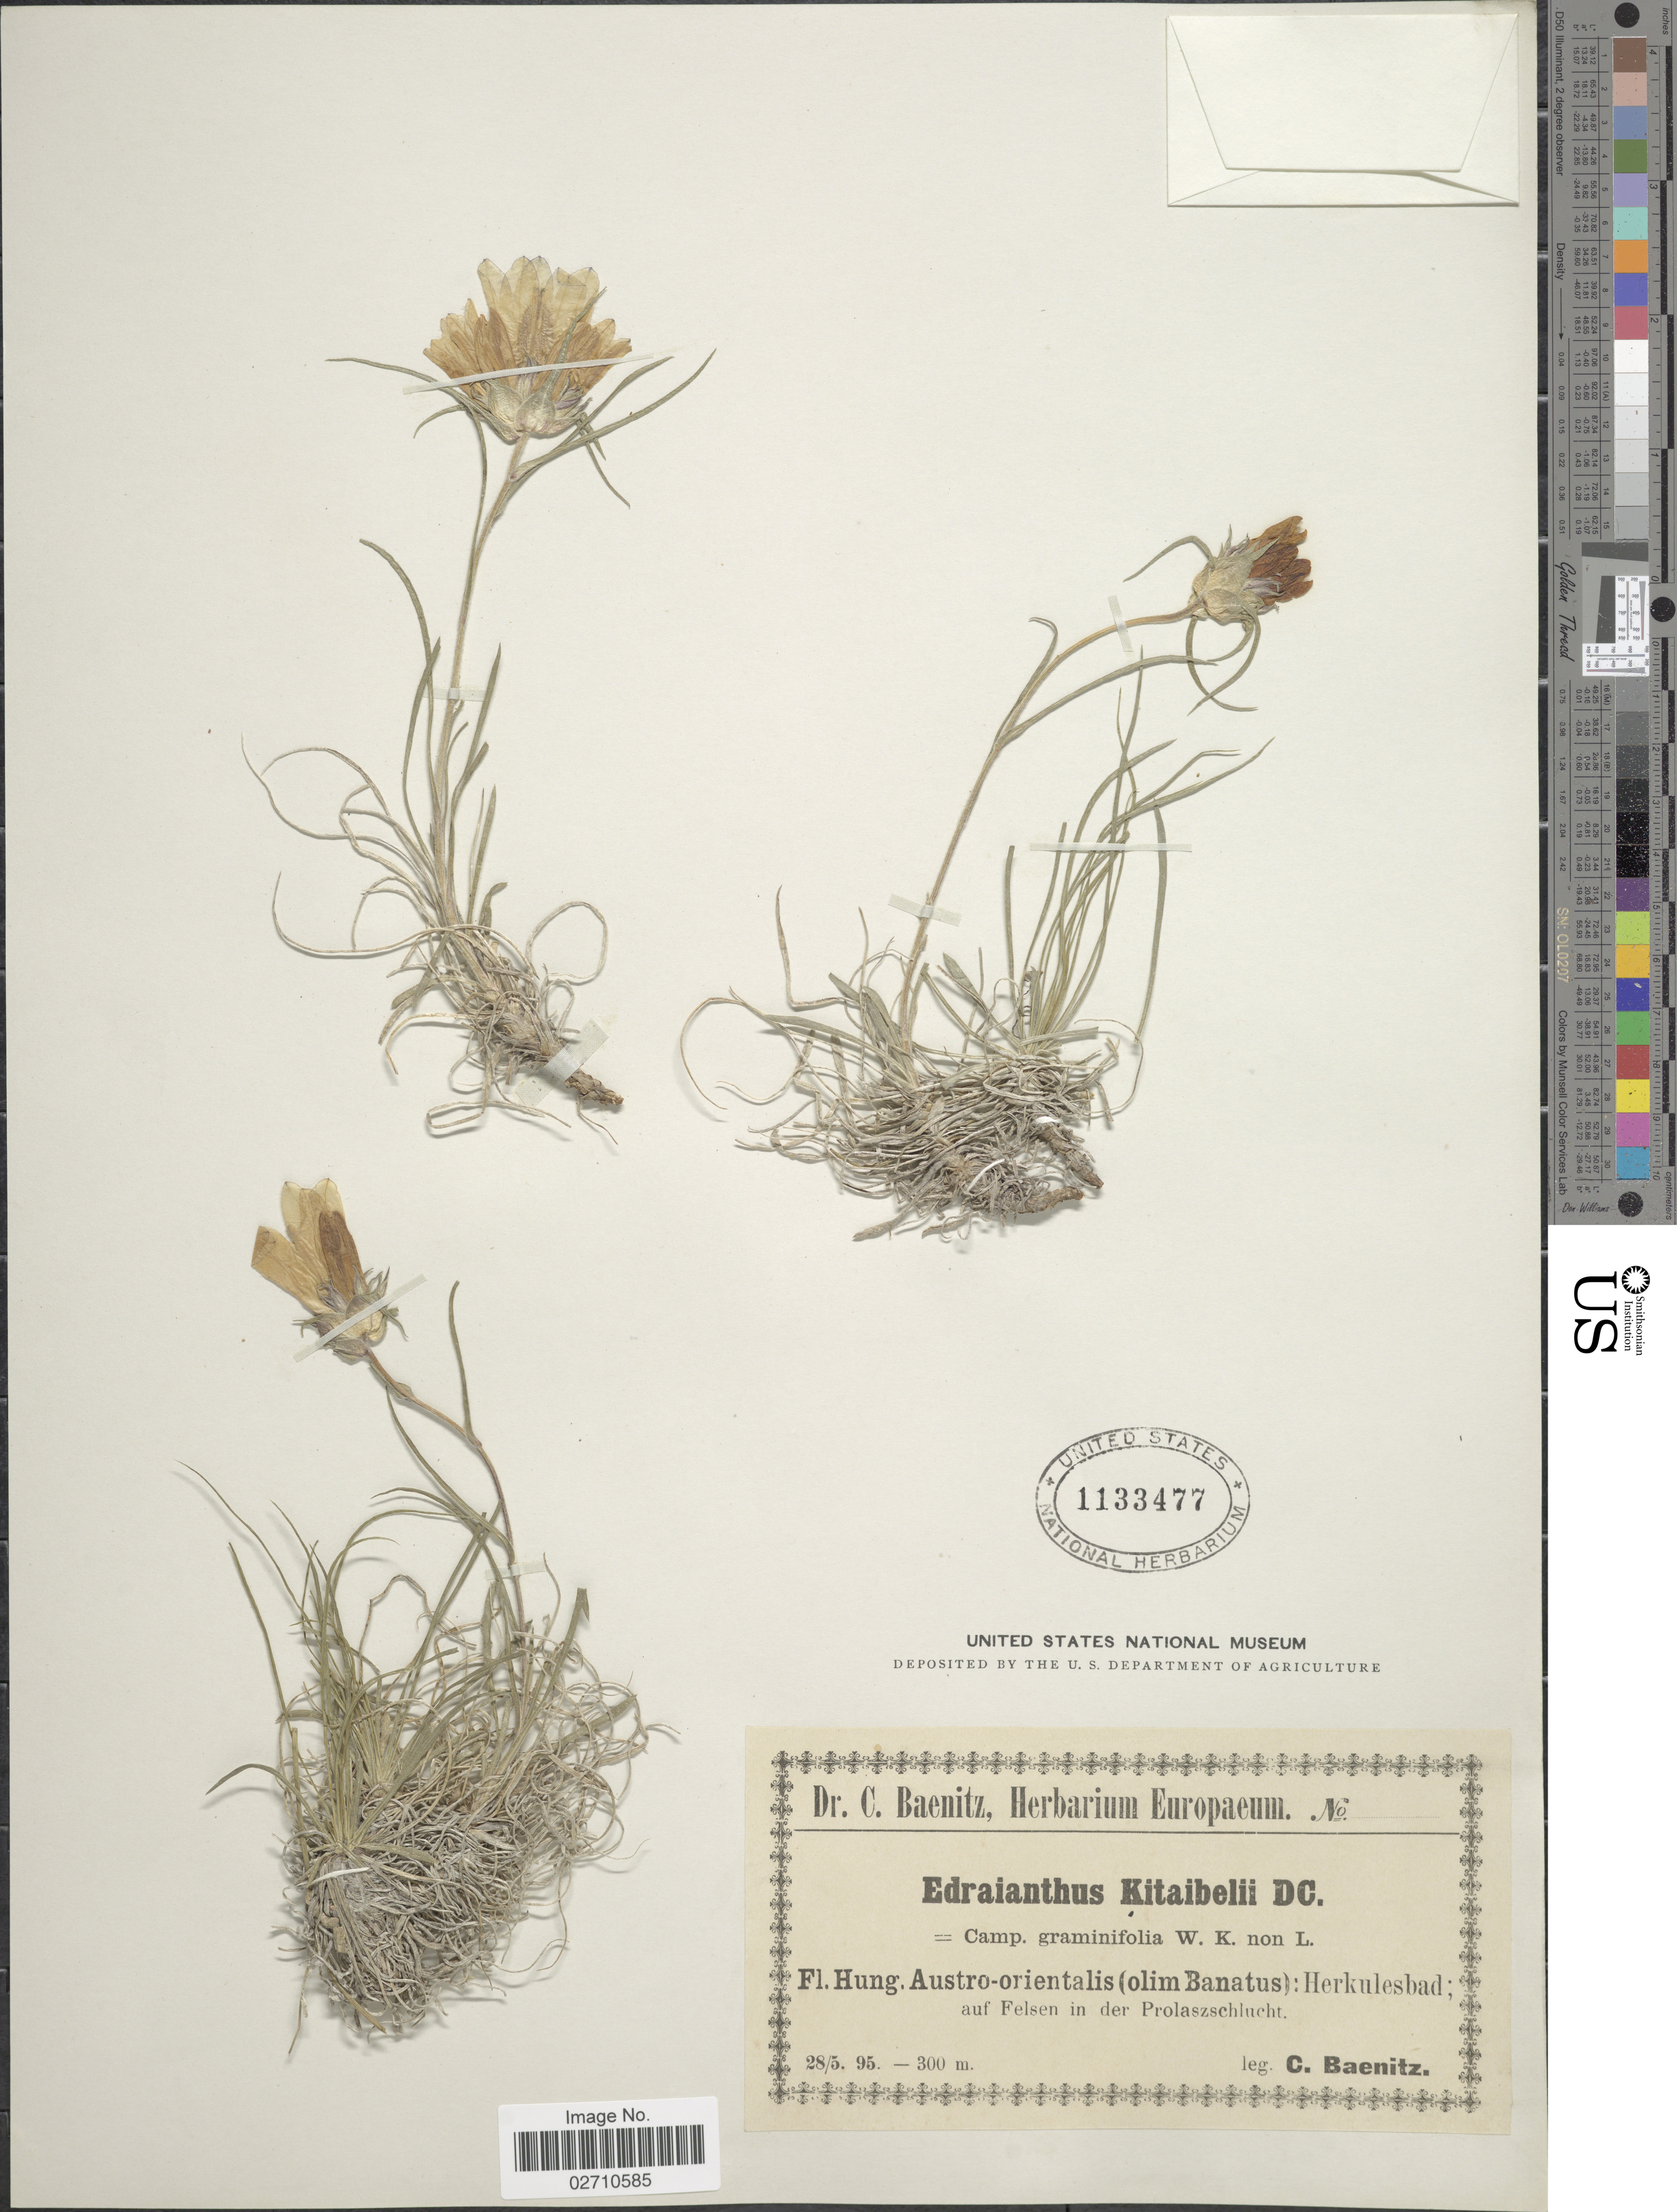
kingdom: Plantae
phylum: Tracheophyta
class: Magnoliopsida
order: Asterales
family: Campanulaceae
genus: Edraianthus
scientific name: Edraianthus graminifolius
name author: (L.) A. DC.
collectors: C. G. Baenitz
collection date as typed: Transcribed d/m/y: 28/5/95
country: Hungary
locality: Hung.Austro-orientalis (olim Banatus): Herkulesbad auf Felsen in der Prolaszschlucht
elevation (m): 300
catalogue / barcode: US 1133477